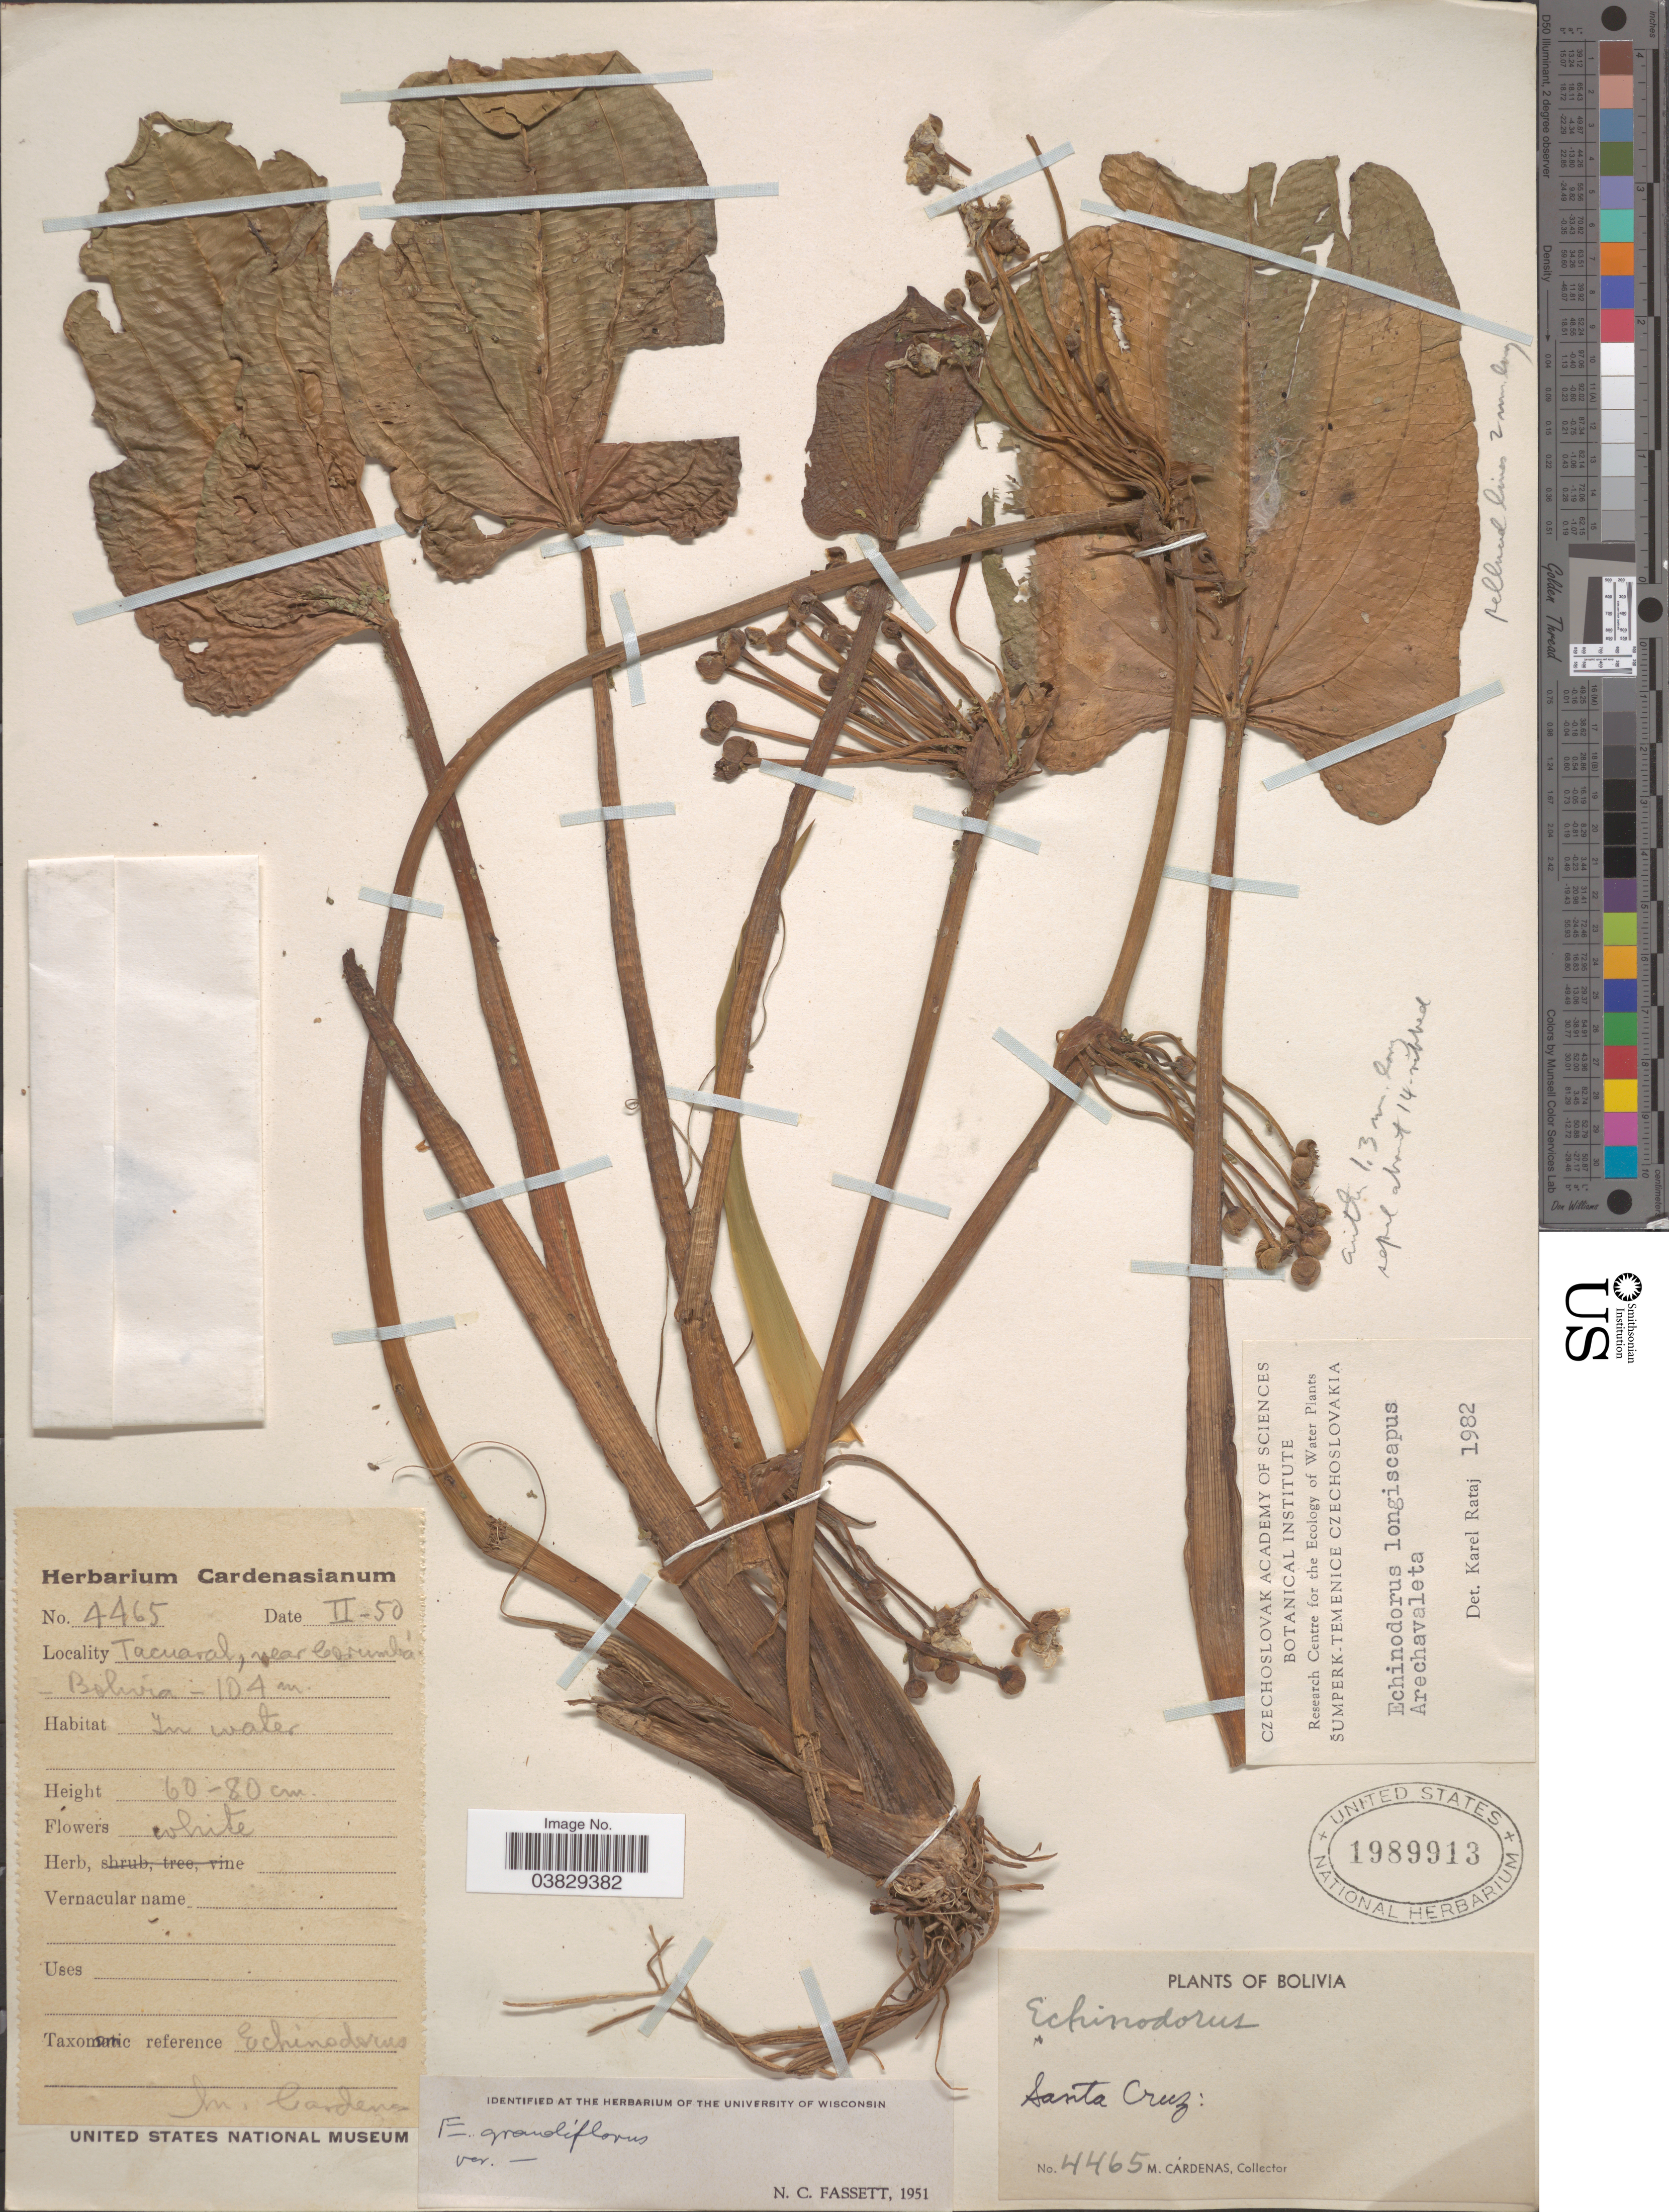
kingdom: Plantae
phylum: Tracheophyta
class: Liliopsida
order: Alismatales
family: Alismataceae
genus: Echinodorus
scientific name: Echinodorus grandiflorus subsp. grandiflorus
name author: (Cham. & Schltdl.) Micheli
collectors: M. Cárdenas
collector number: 4465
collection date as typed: Transcribed d/m/y: /2/50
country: Bolivia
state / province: Santa Cruz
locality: Tacuaral, near Corumbá.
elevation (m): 104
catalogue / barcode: US 1989913